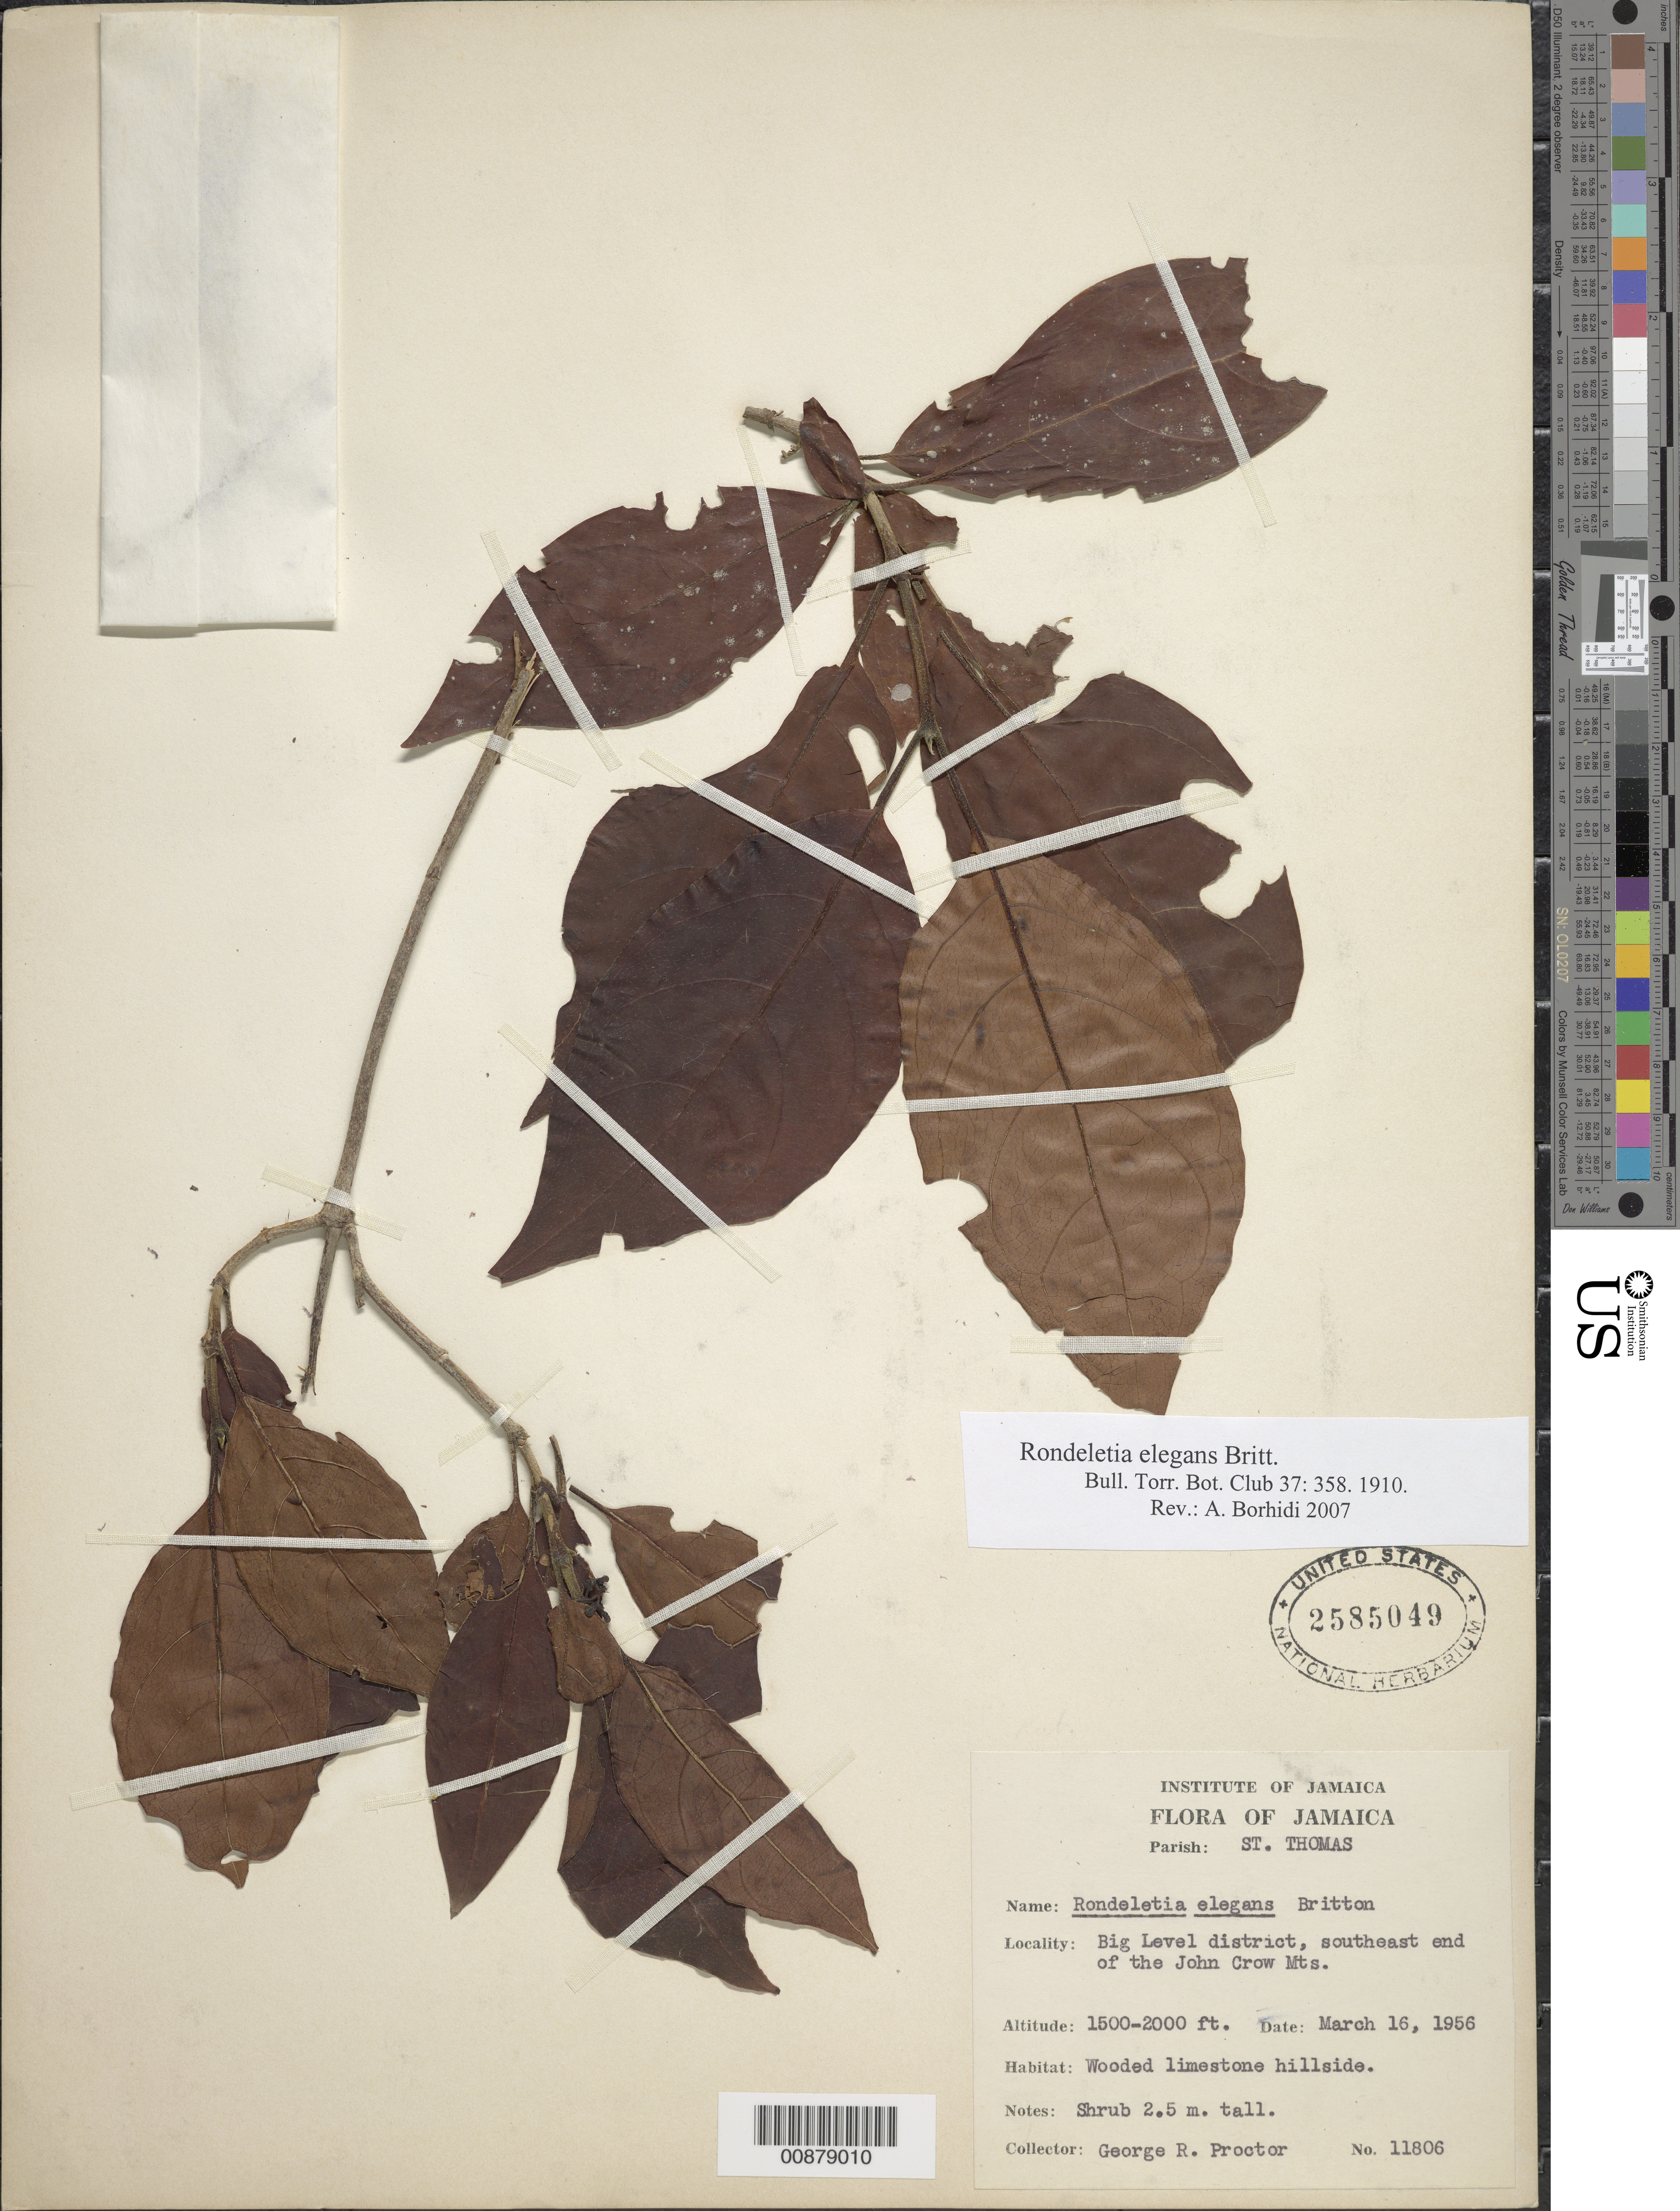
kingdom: Plantae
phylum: Tracheophyta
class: Magnoliopsida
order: Gentianales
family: Rubiaceae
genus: Rondeletia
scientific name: Rondeletia elegans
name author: Britton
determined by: Borhidi, Attila L.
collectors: G. R. Proctor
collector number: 11806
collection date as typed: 16 Mar 1956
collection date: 1956-03-16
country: Jamaica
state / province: Saint Thomas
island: Jamaica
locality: Big Level District, SE end of the John Crow Mts.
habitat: Wooded limestone hillside.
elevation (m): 457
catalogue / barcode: US 2585049